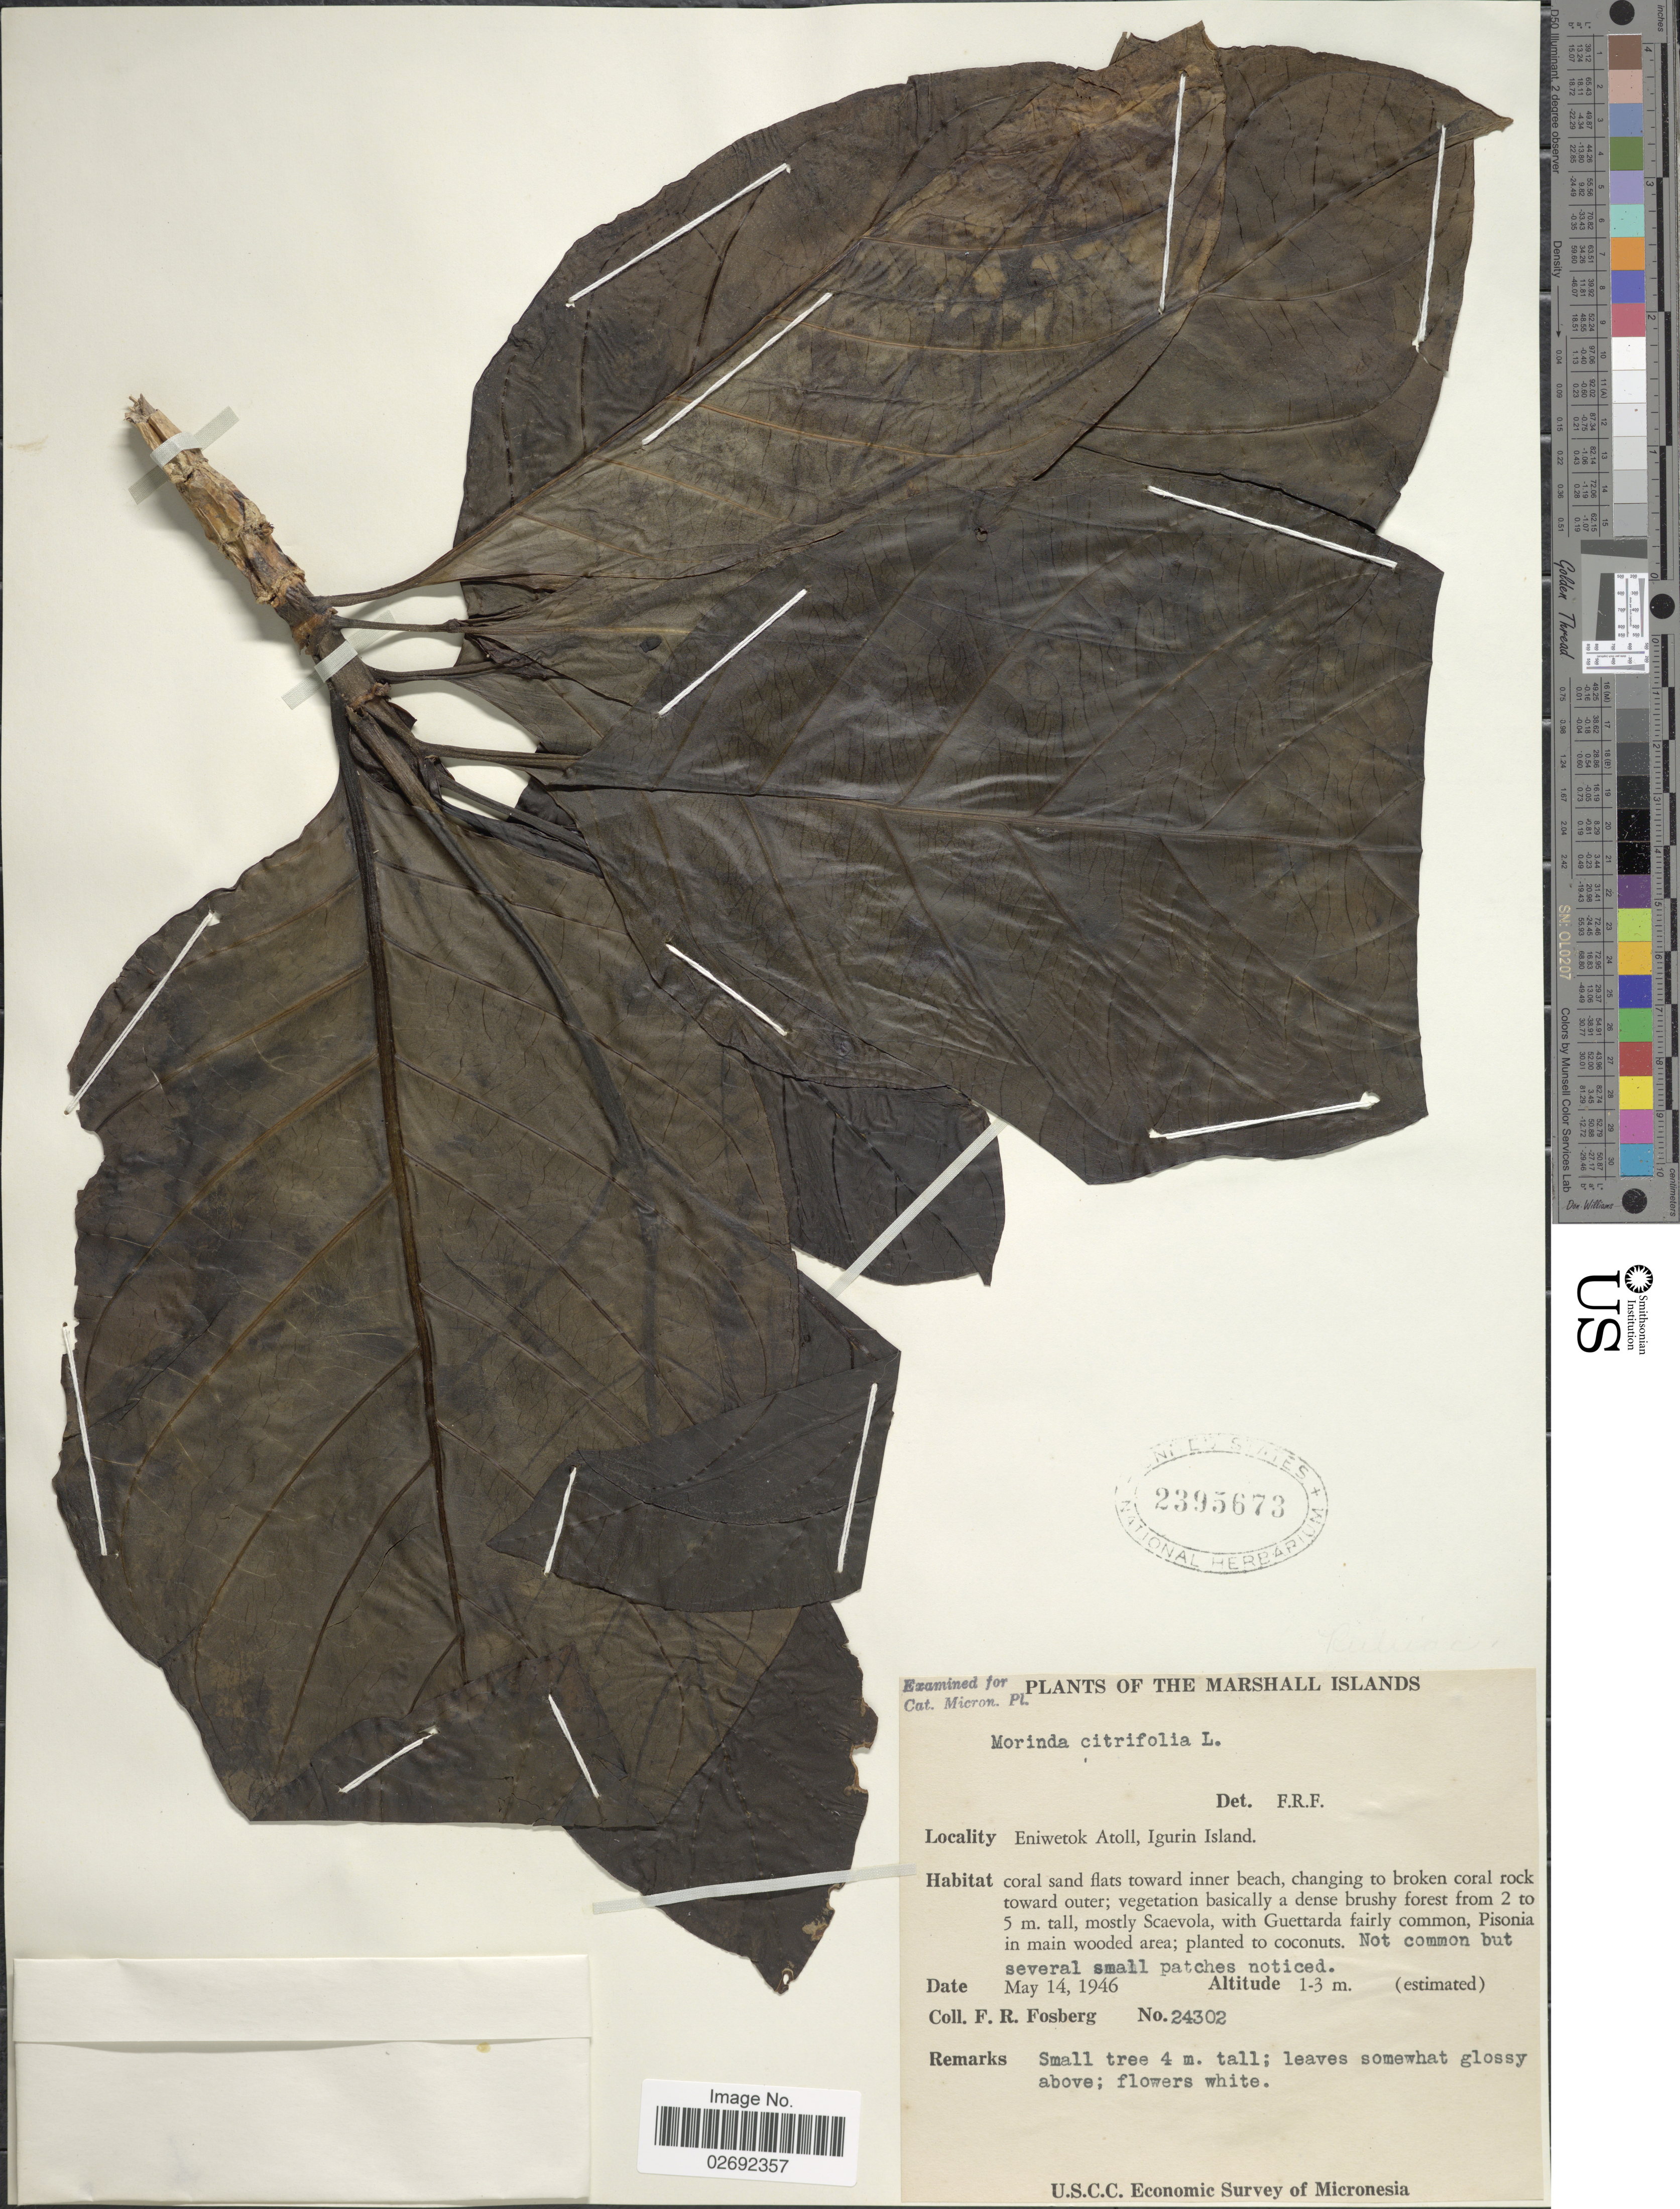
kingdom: Plantae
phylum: Tracheophyta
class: Magnoliopsida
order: Gentianales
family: Rubiaceae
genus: Morinda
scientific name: Morinda citrifolia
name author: L.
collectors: F. R. Fosberg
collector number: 24302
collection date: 1946-05-14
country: Marshall Islands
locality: Eniwetok Atoll, Igurin Island.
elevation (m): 1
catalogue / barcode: US 2395673